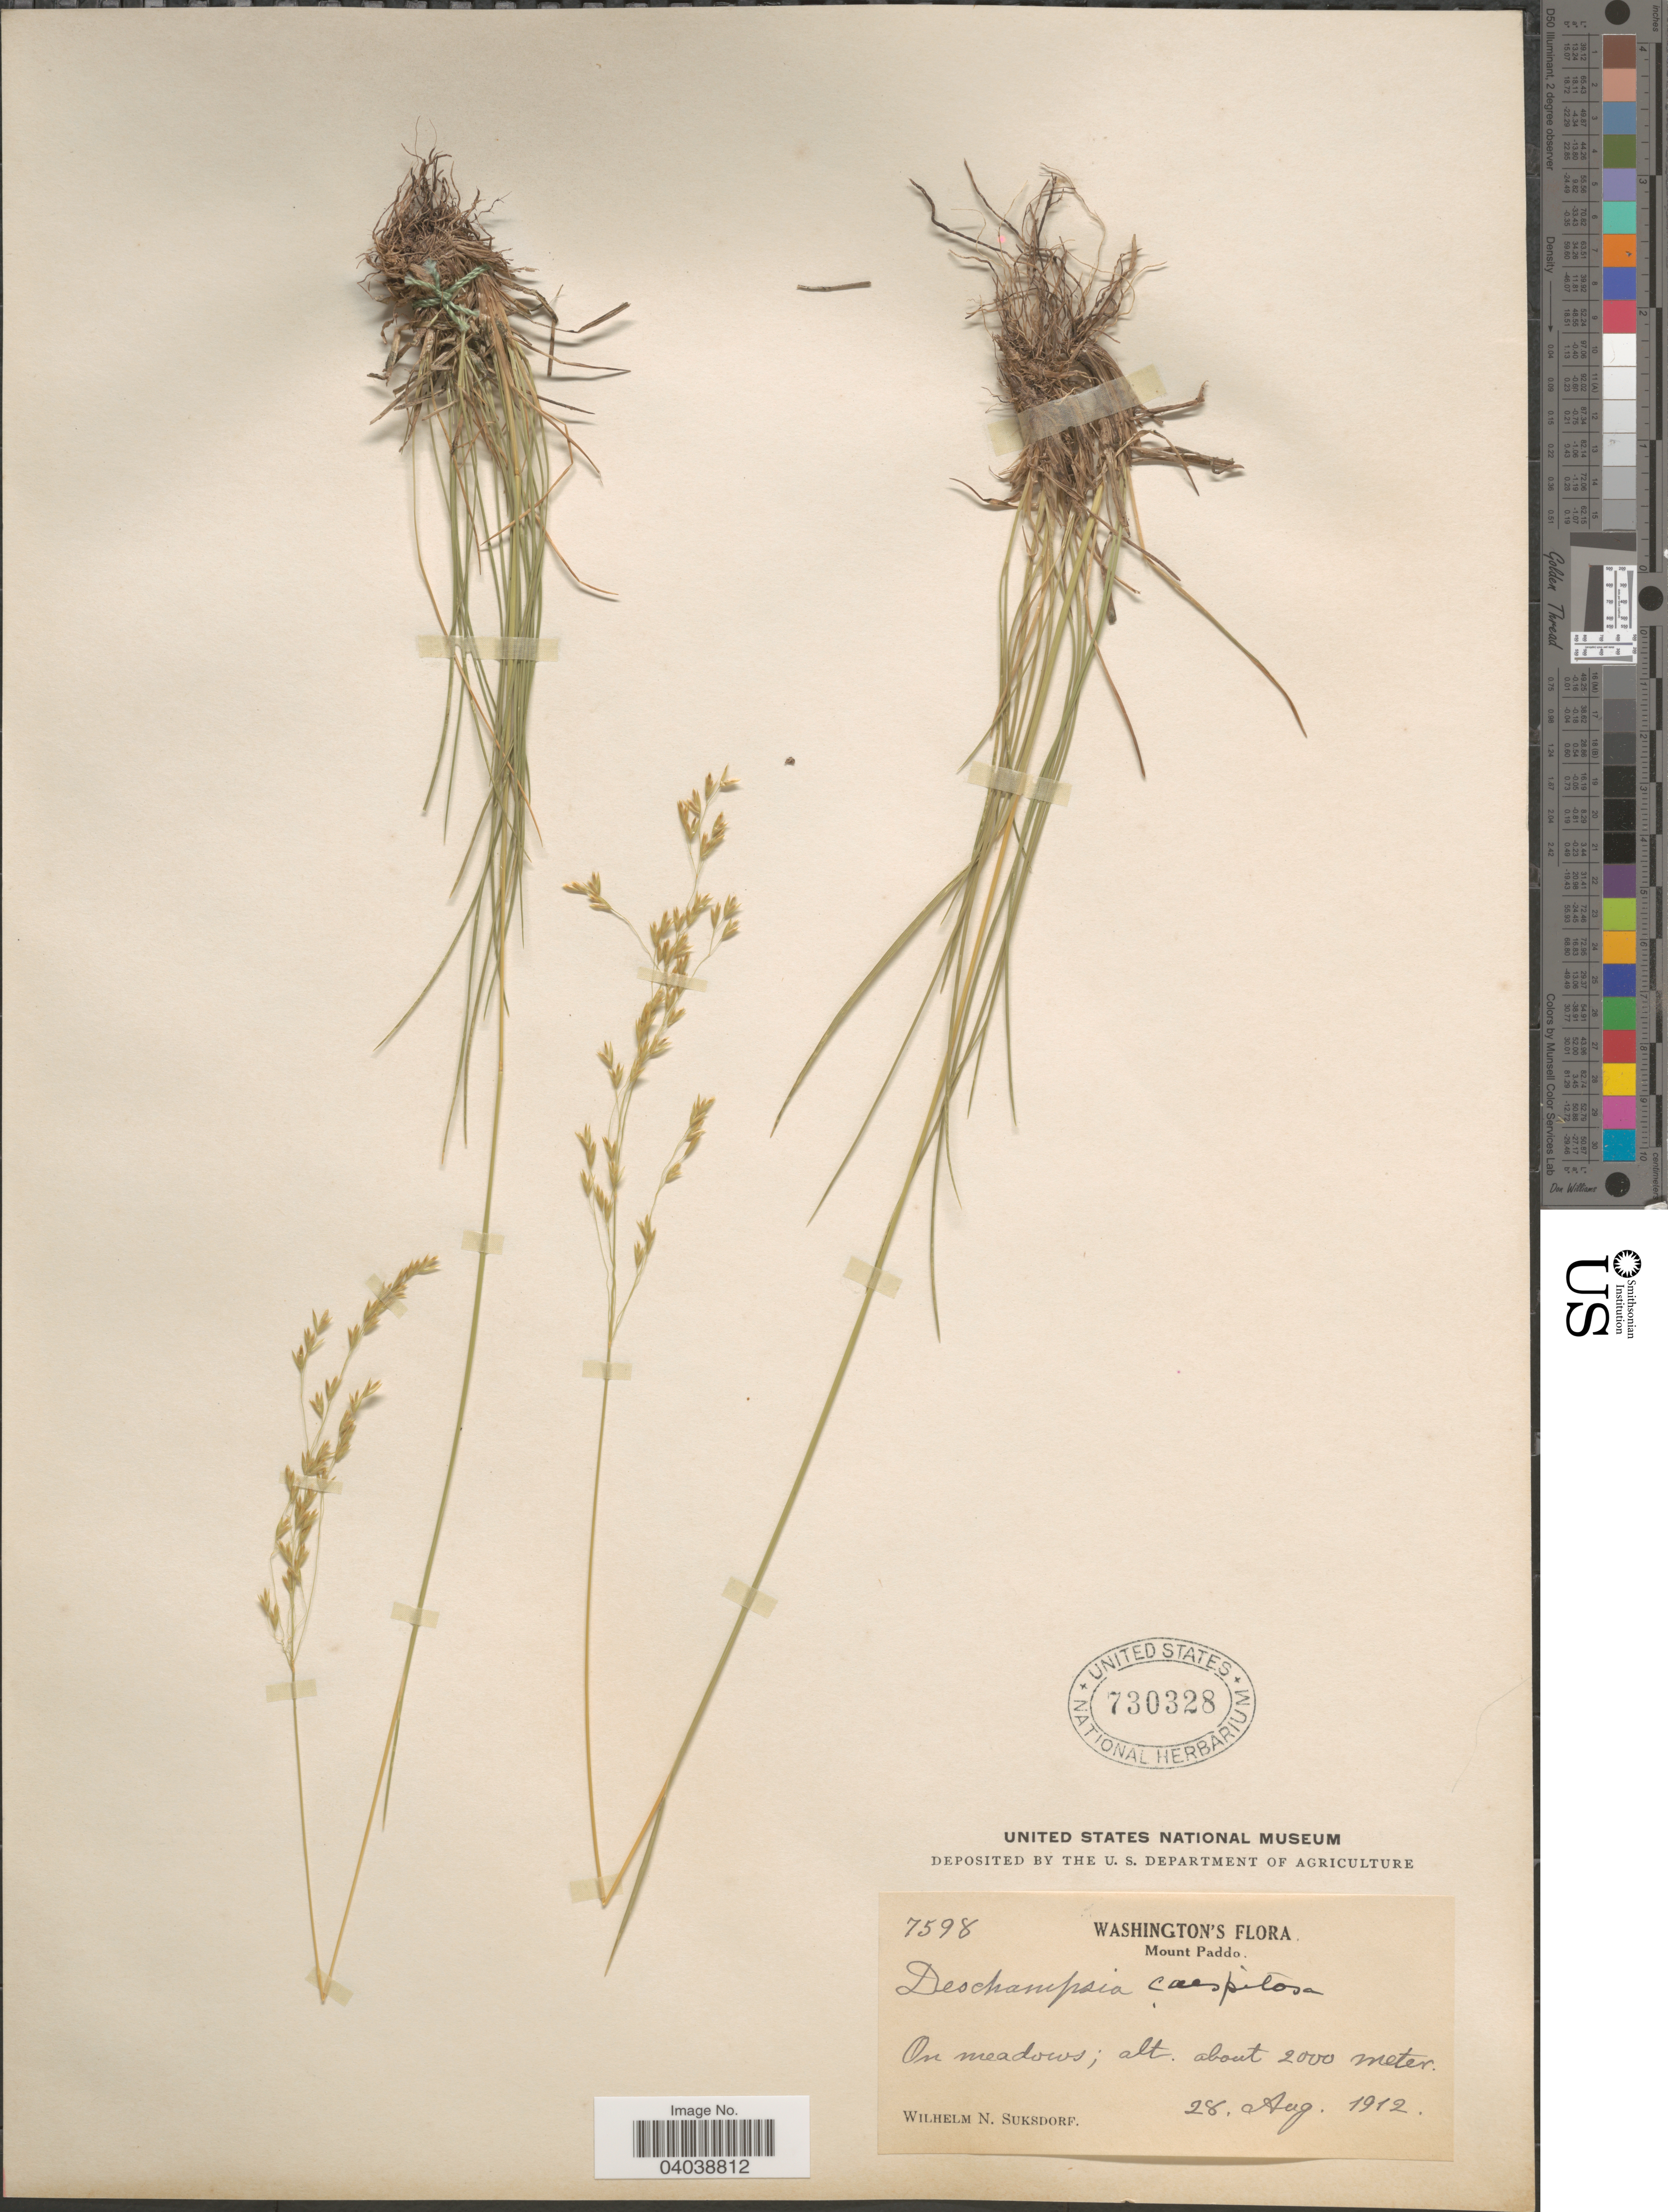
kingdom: Plantae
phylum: Tracheophyta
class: Liliopsida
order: Poales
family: Poaceae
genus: Deschampsia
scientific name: Deschampsia cespitosa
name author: (L.) P. Beauv.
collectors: W. N. Suksdorf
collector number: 7598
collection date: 1912-08-28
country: United States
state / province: Washington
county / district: Skamania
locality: Mount Paddo. On meadows.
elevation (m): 2000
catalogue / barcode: US 730328